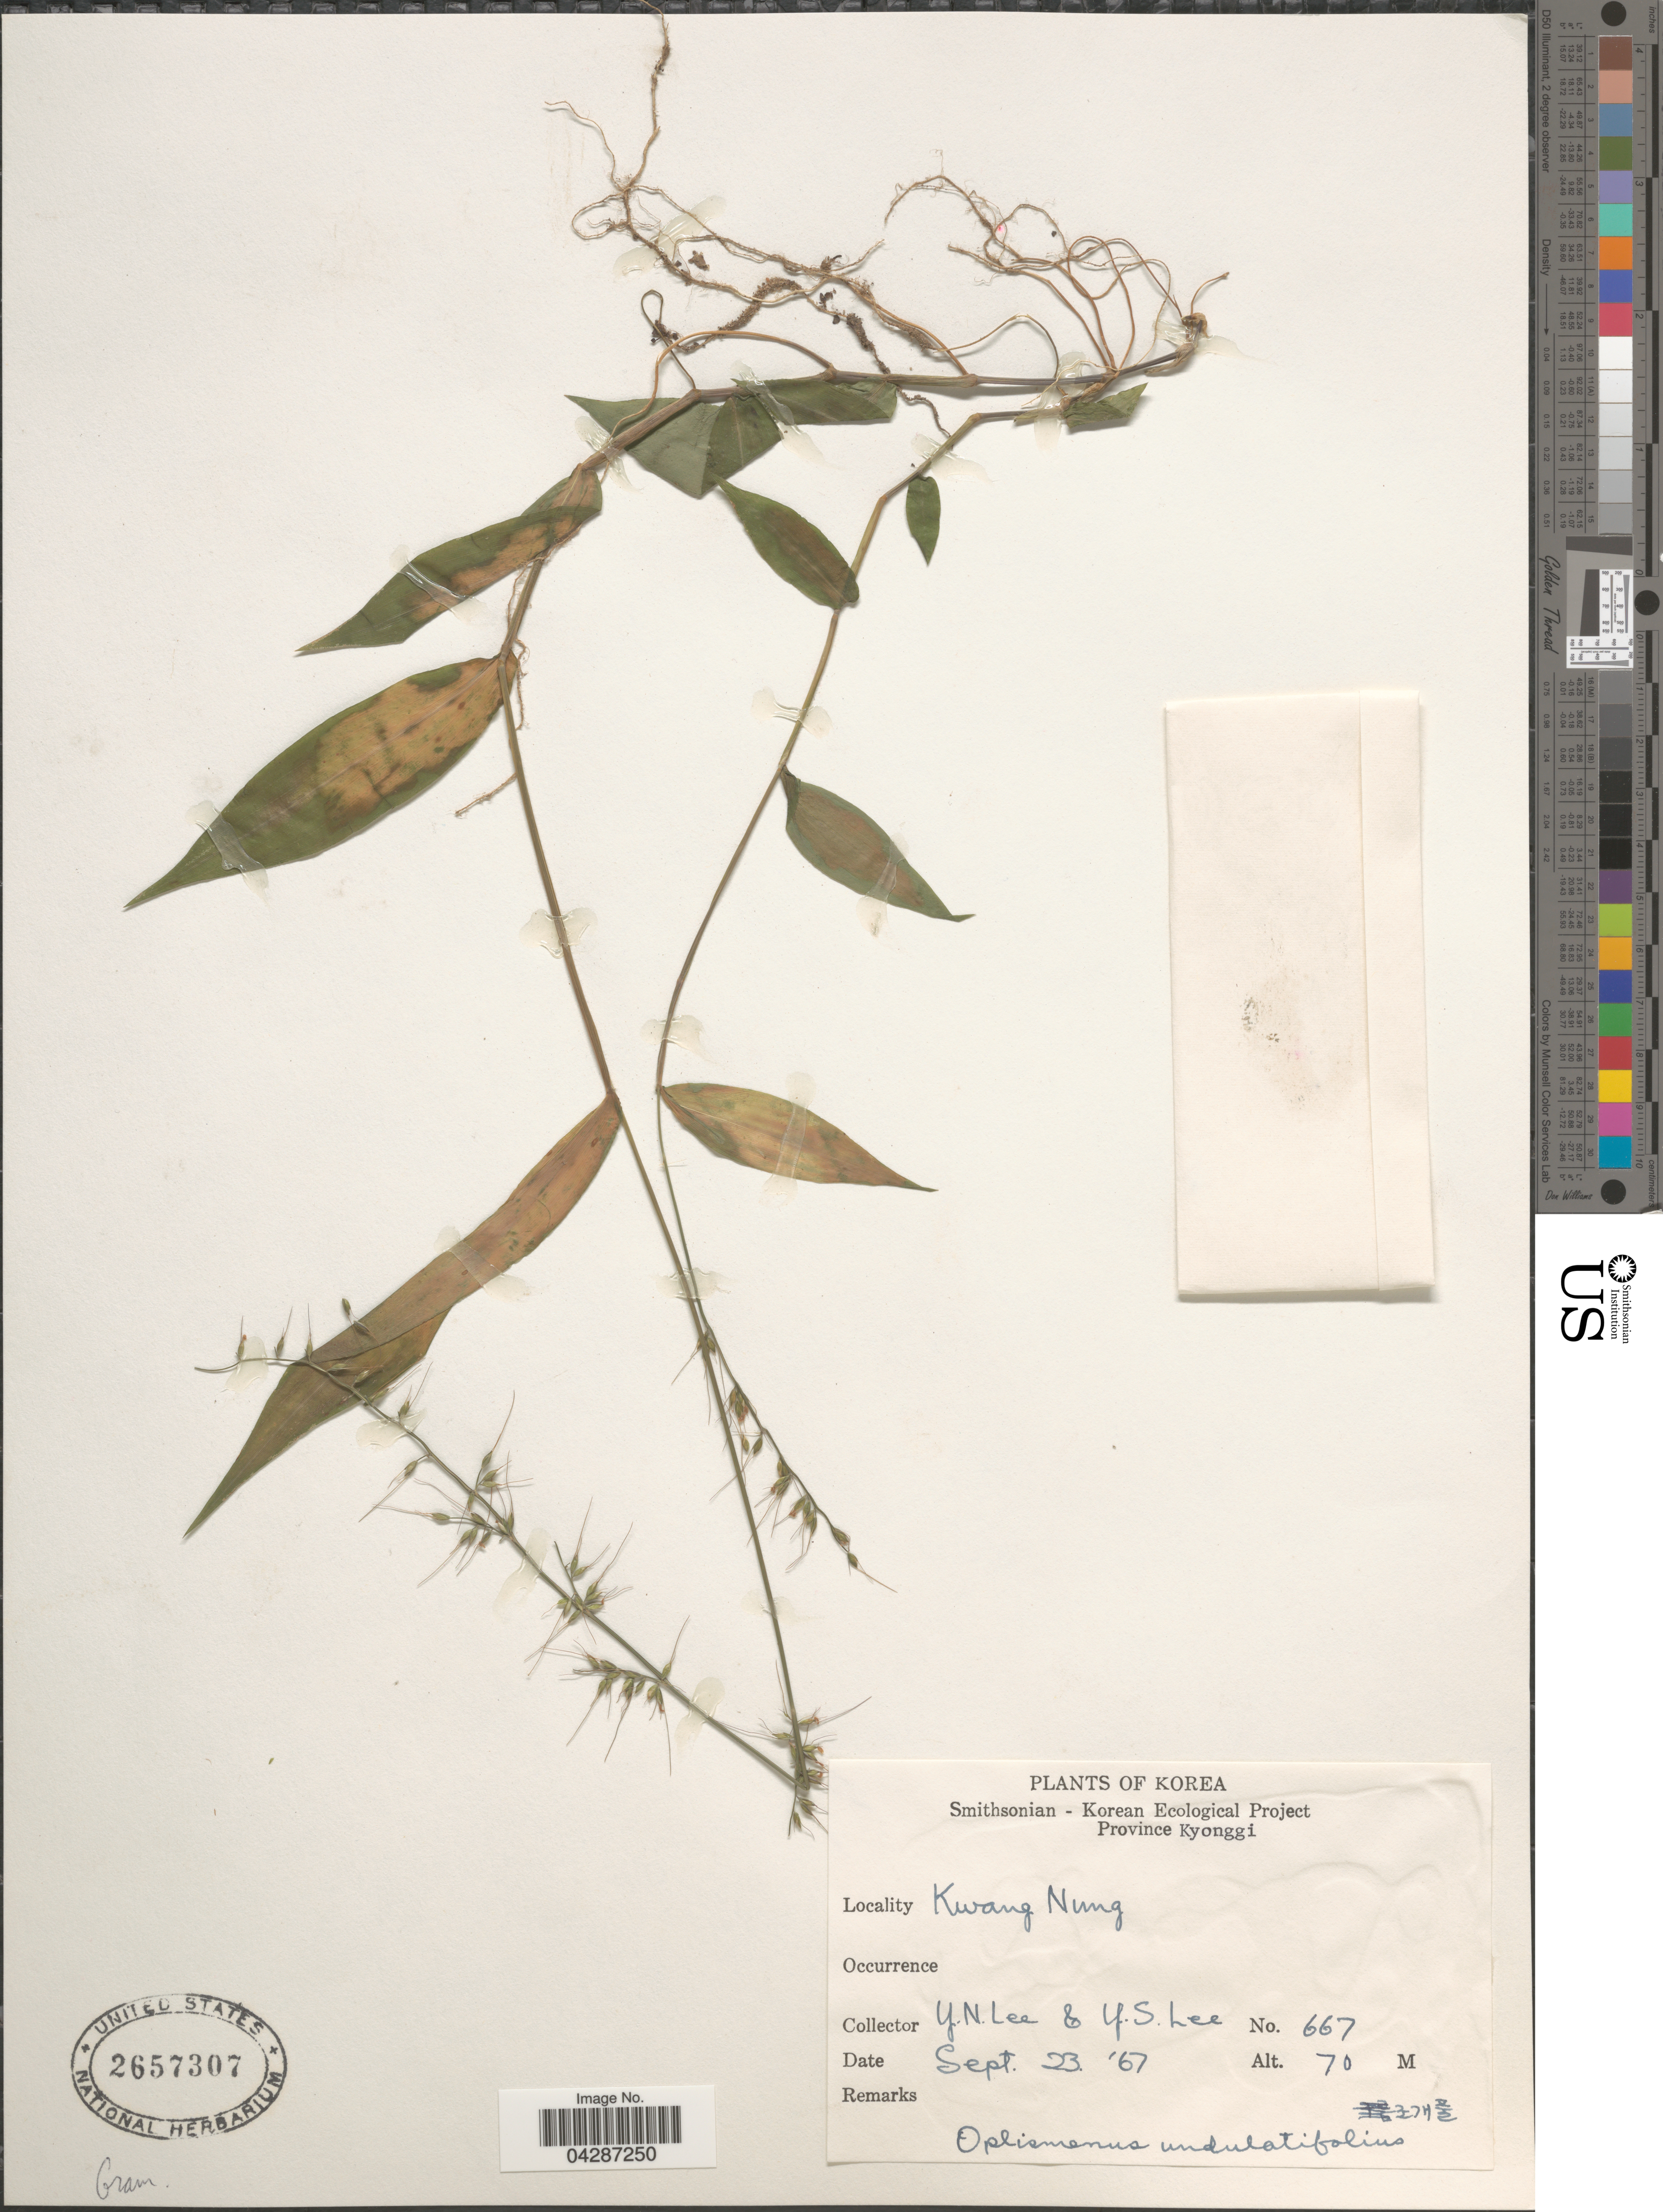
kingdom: Plantae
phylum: Tracheophyta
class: Liliopsida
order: Poales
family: Poaceae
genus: Oplismenus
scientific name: Oplismenus undulatifolius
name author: (Ard.) P. Beauv.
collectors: Y. N. Lee & Y. S. Lee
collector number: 667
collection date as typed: Transcribed d/m/y: 23/9/67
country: South Korea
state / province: Gyeonggi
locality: Province Kyonggi. Kwang Nung.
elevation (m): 70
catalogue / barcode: US 2657307